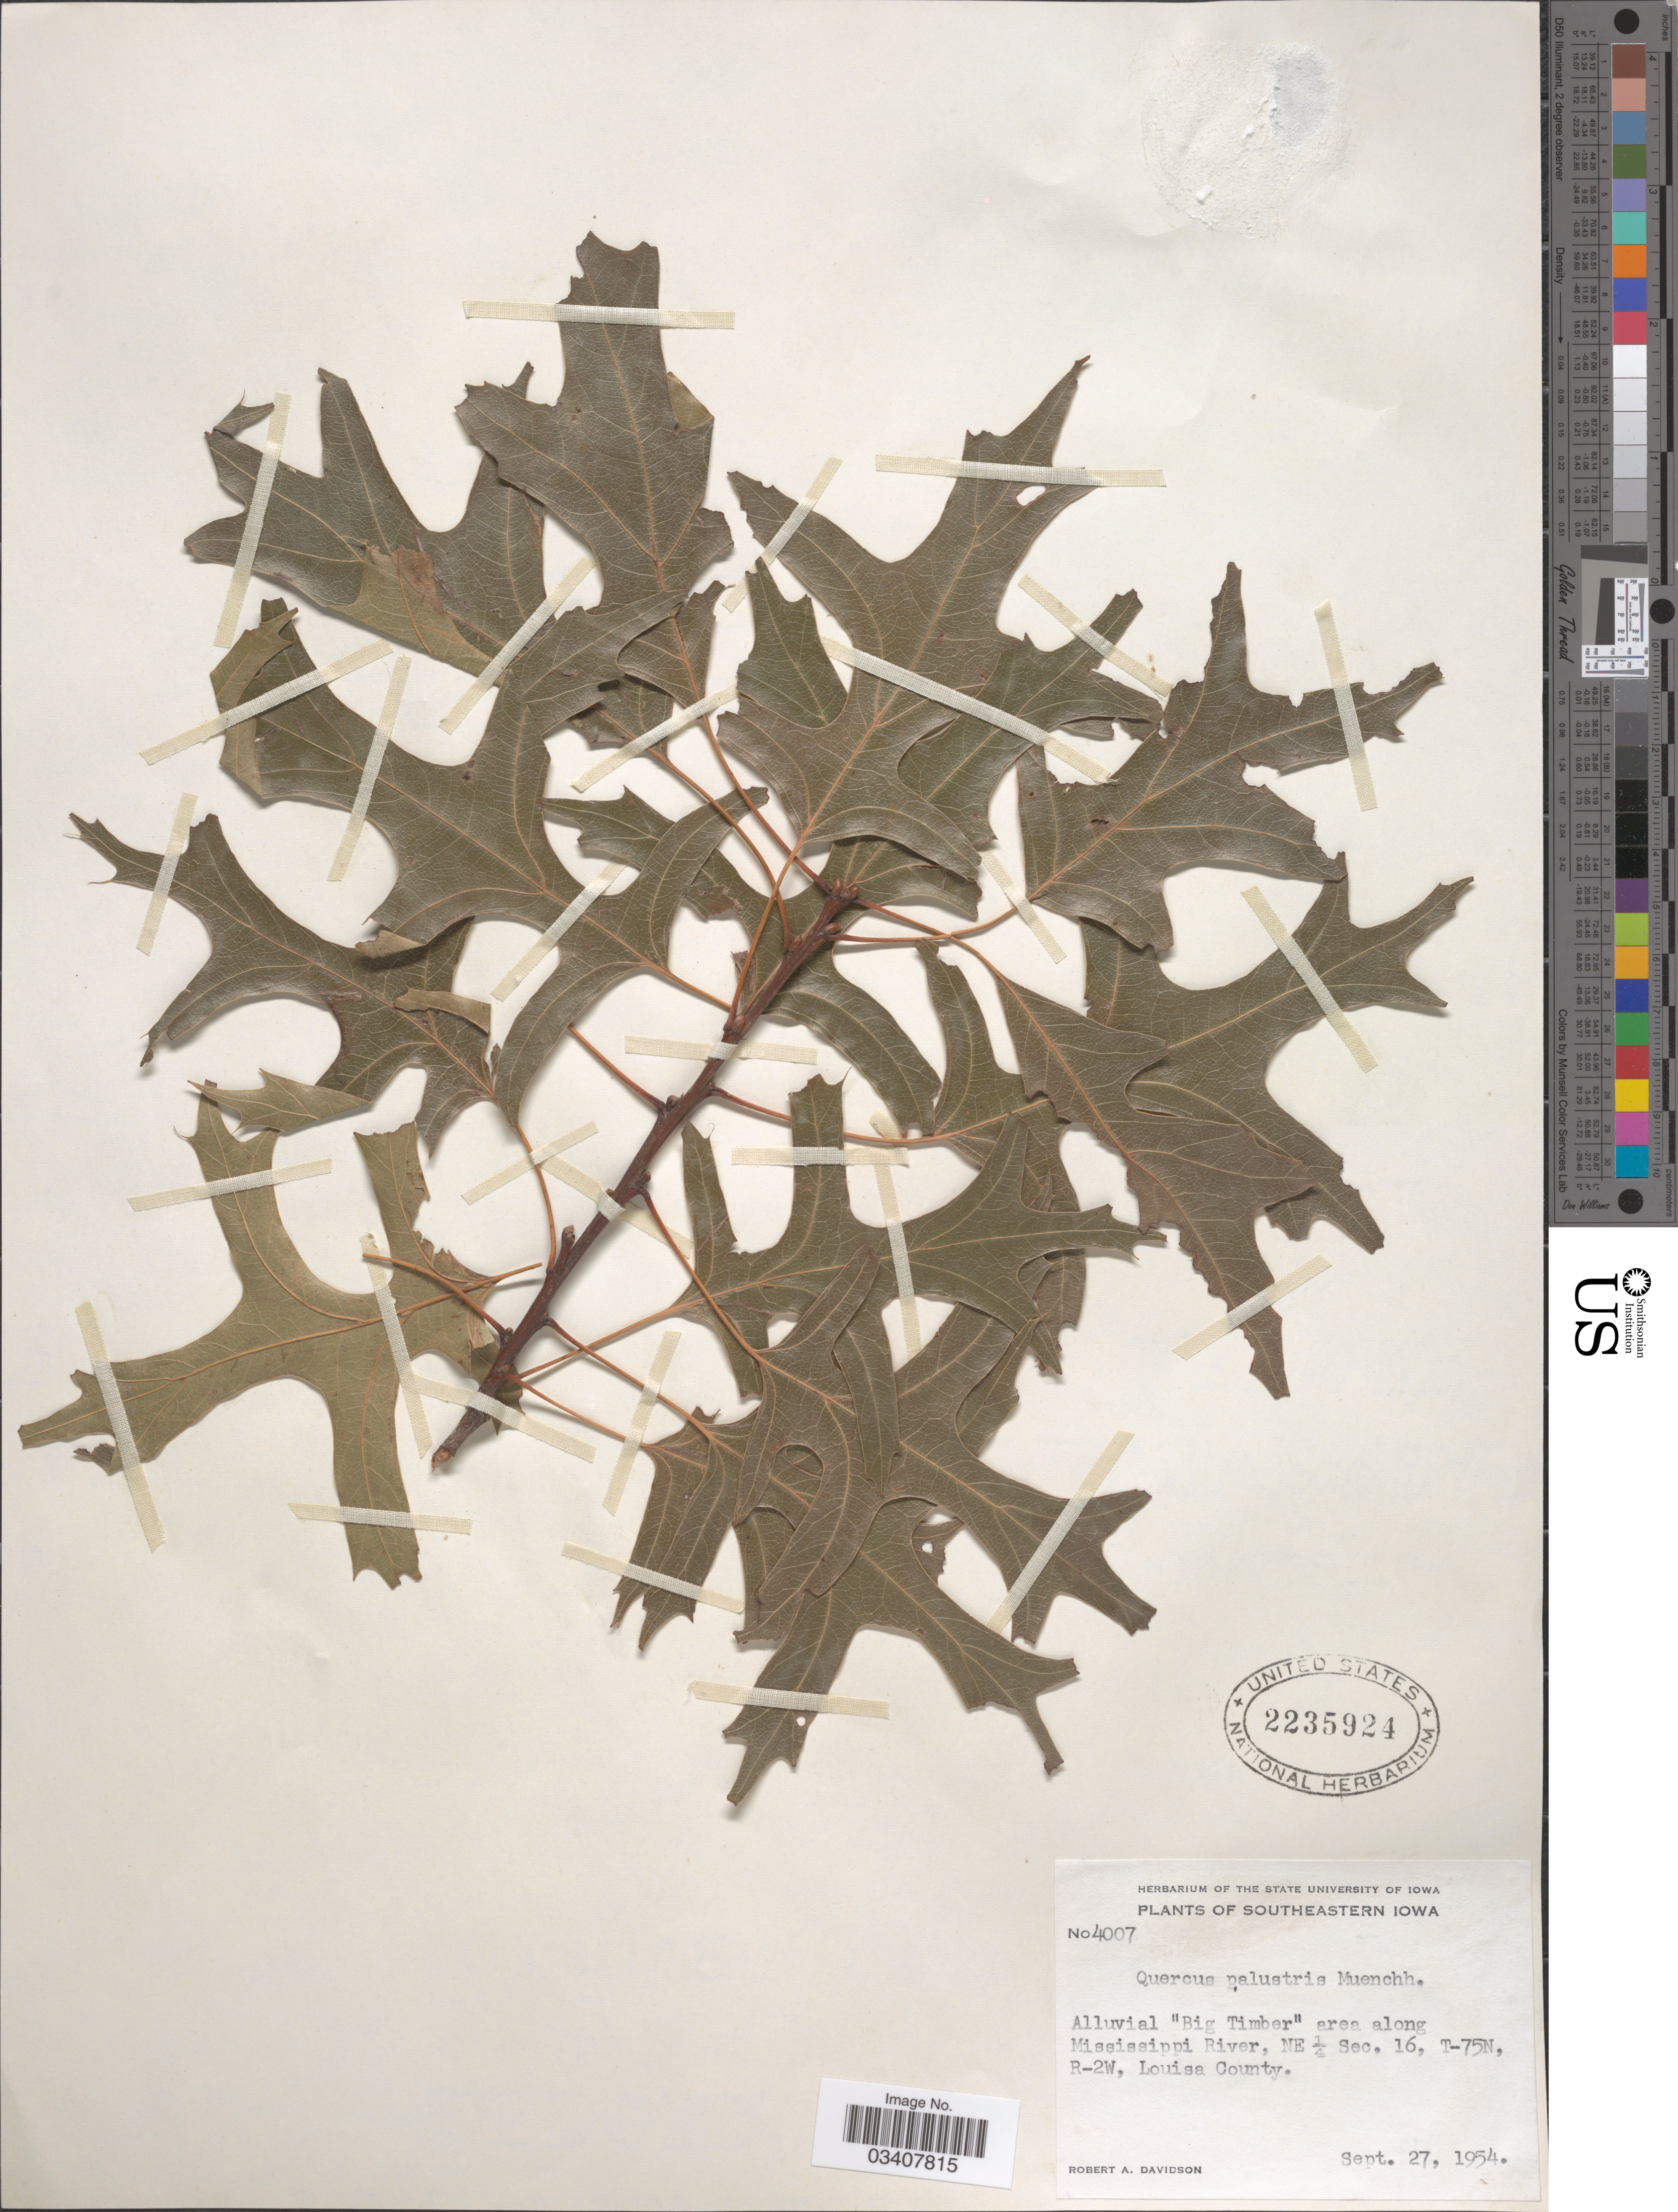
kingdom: Plantae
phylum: Tracheophyta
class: Magnoliopsida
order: Fagales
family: Fagaceae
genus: Quercus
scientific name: Quercus palustris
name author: Münchh.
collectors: R. A. Davidson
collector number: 4007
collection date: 1954-09-27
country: United States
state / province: Iowa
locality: Southeastern Iowa. Alluvial "Big Timber" area along Mississippi River, NE ¼ Sec. 16, T-75N, R-2W, Louisa County.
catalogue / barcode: US 2235924